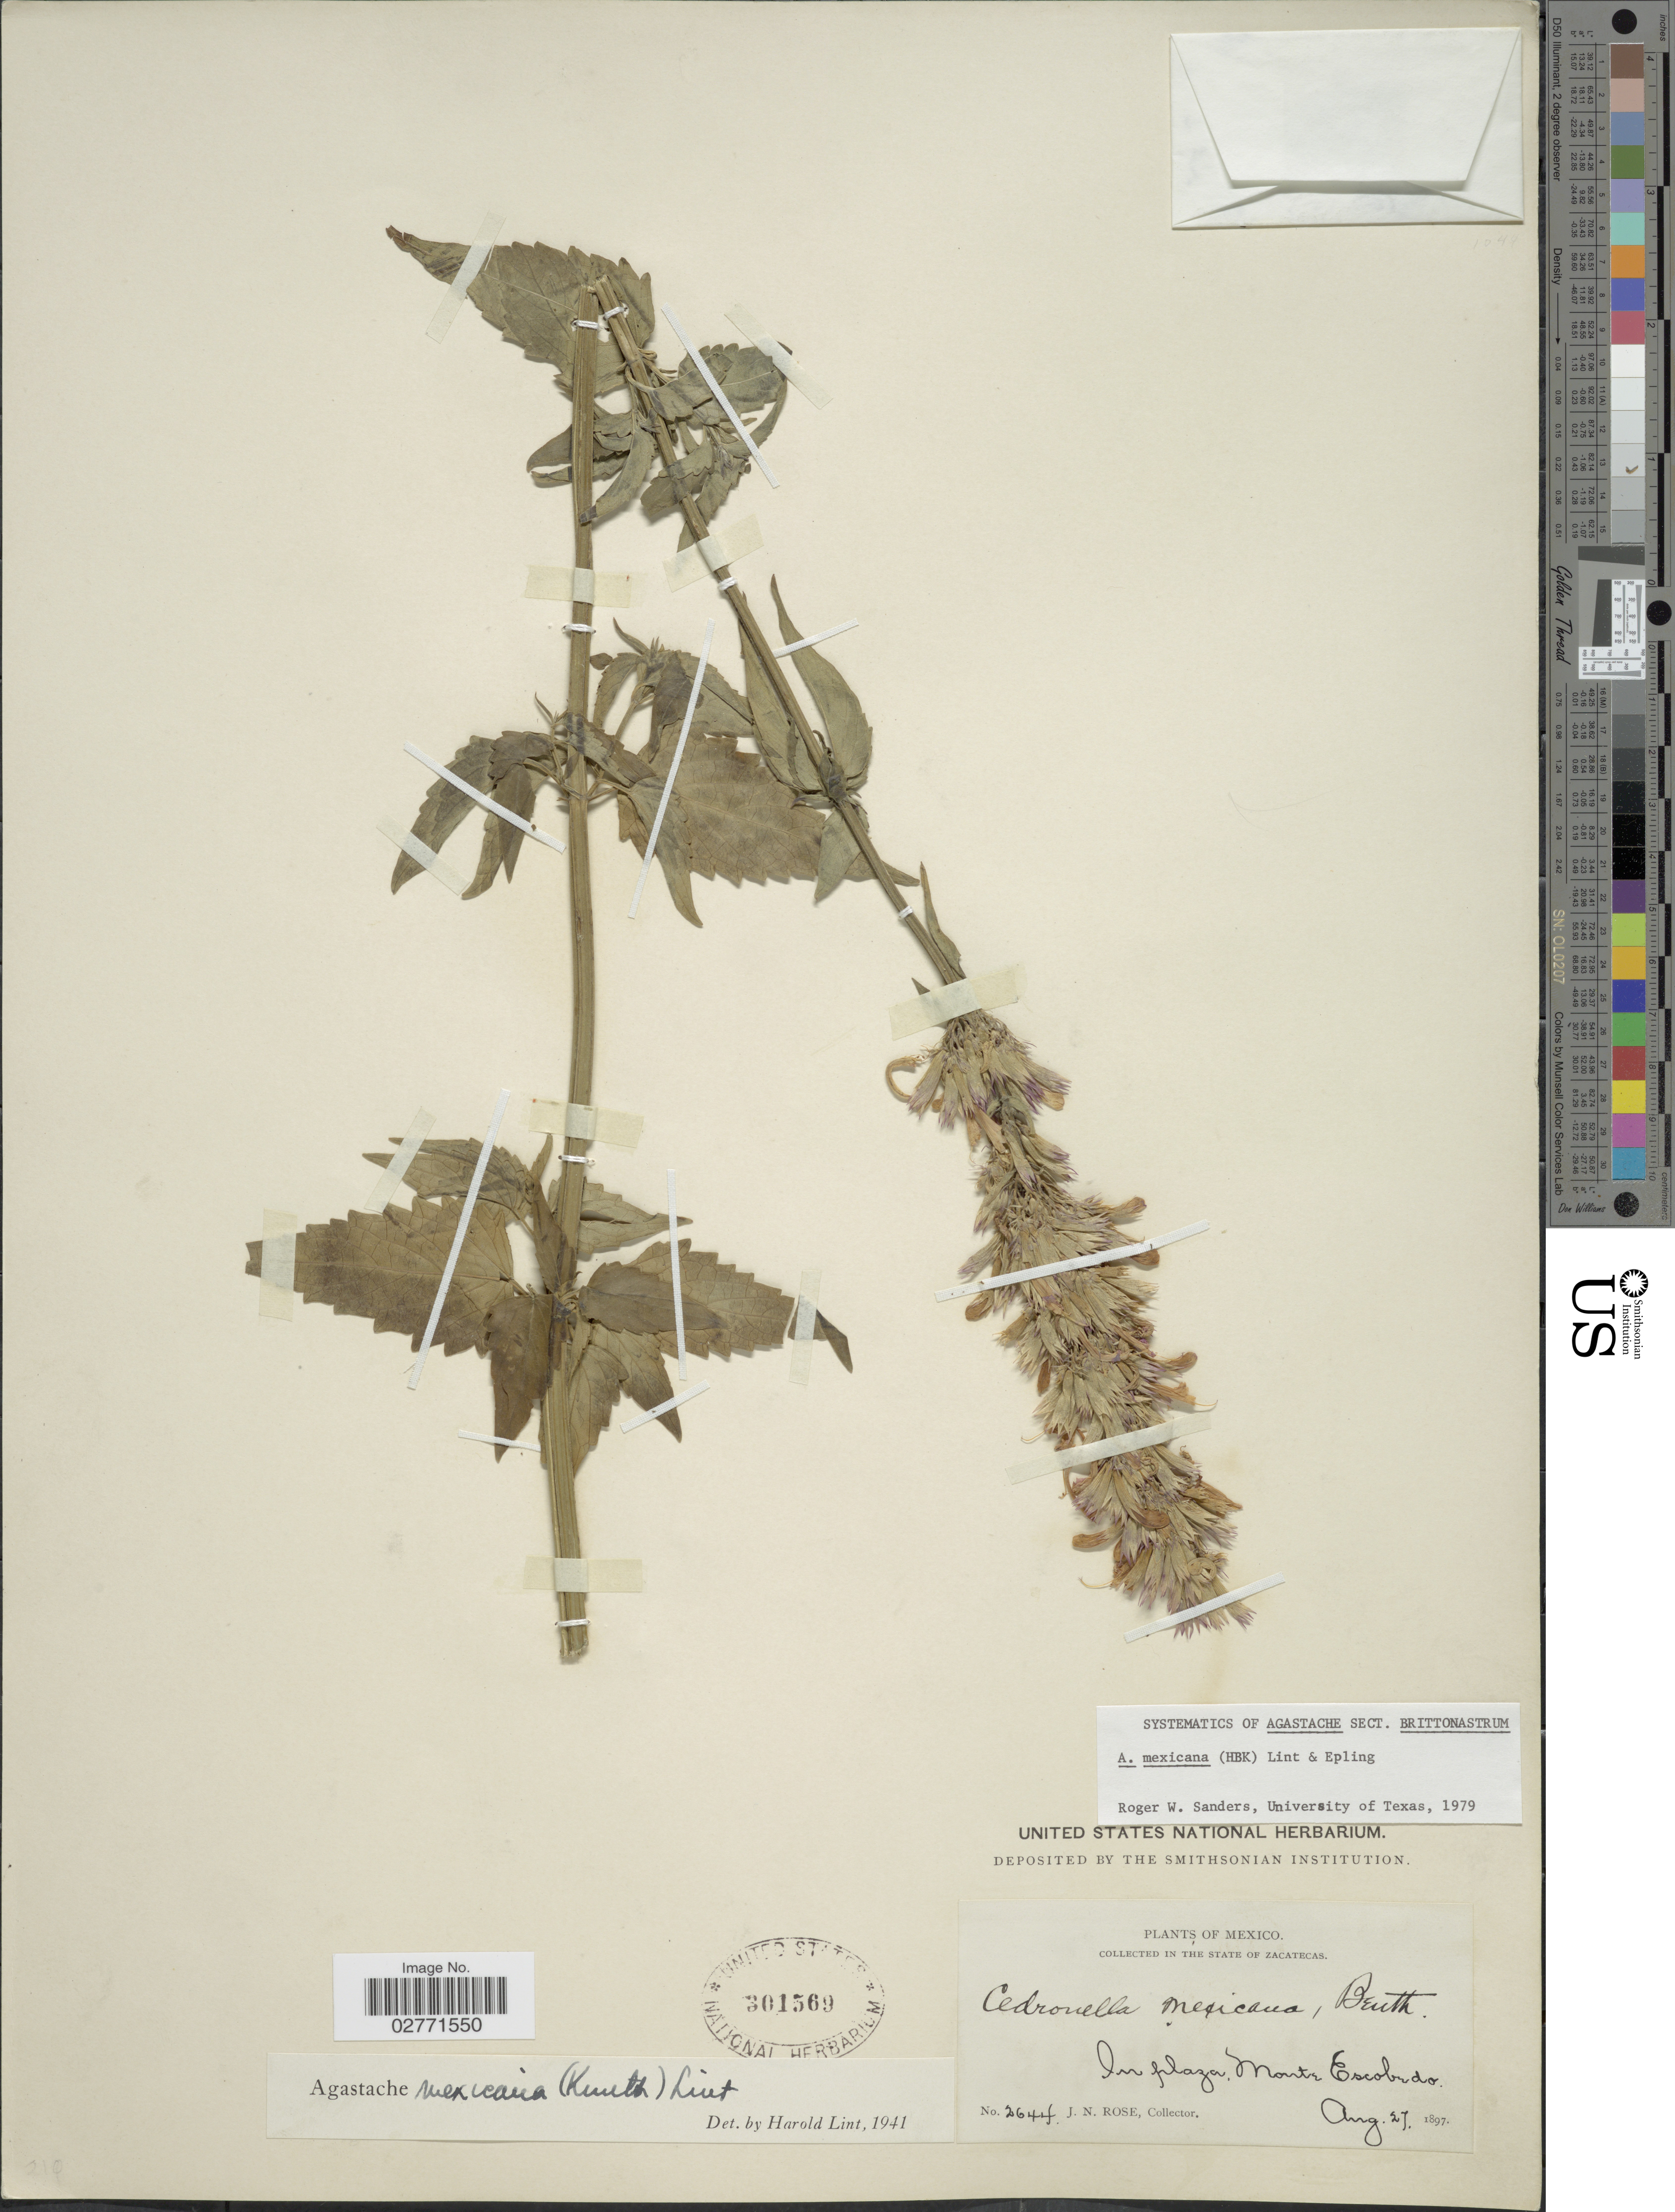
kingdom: Plantae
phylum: Tracheophyta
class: Magnoliopsida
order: Lamiales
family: Lamiaceae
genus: Agastache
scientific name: Agastache mexicana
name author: (Kunth) Lint & Epling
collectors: J. N. Rose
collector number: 2644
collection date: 1897-08-27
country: Mexico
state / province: Zacatecas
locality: In plaza, Monte Escobedo.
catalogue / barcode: US 301569